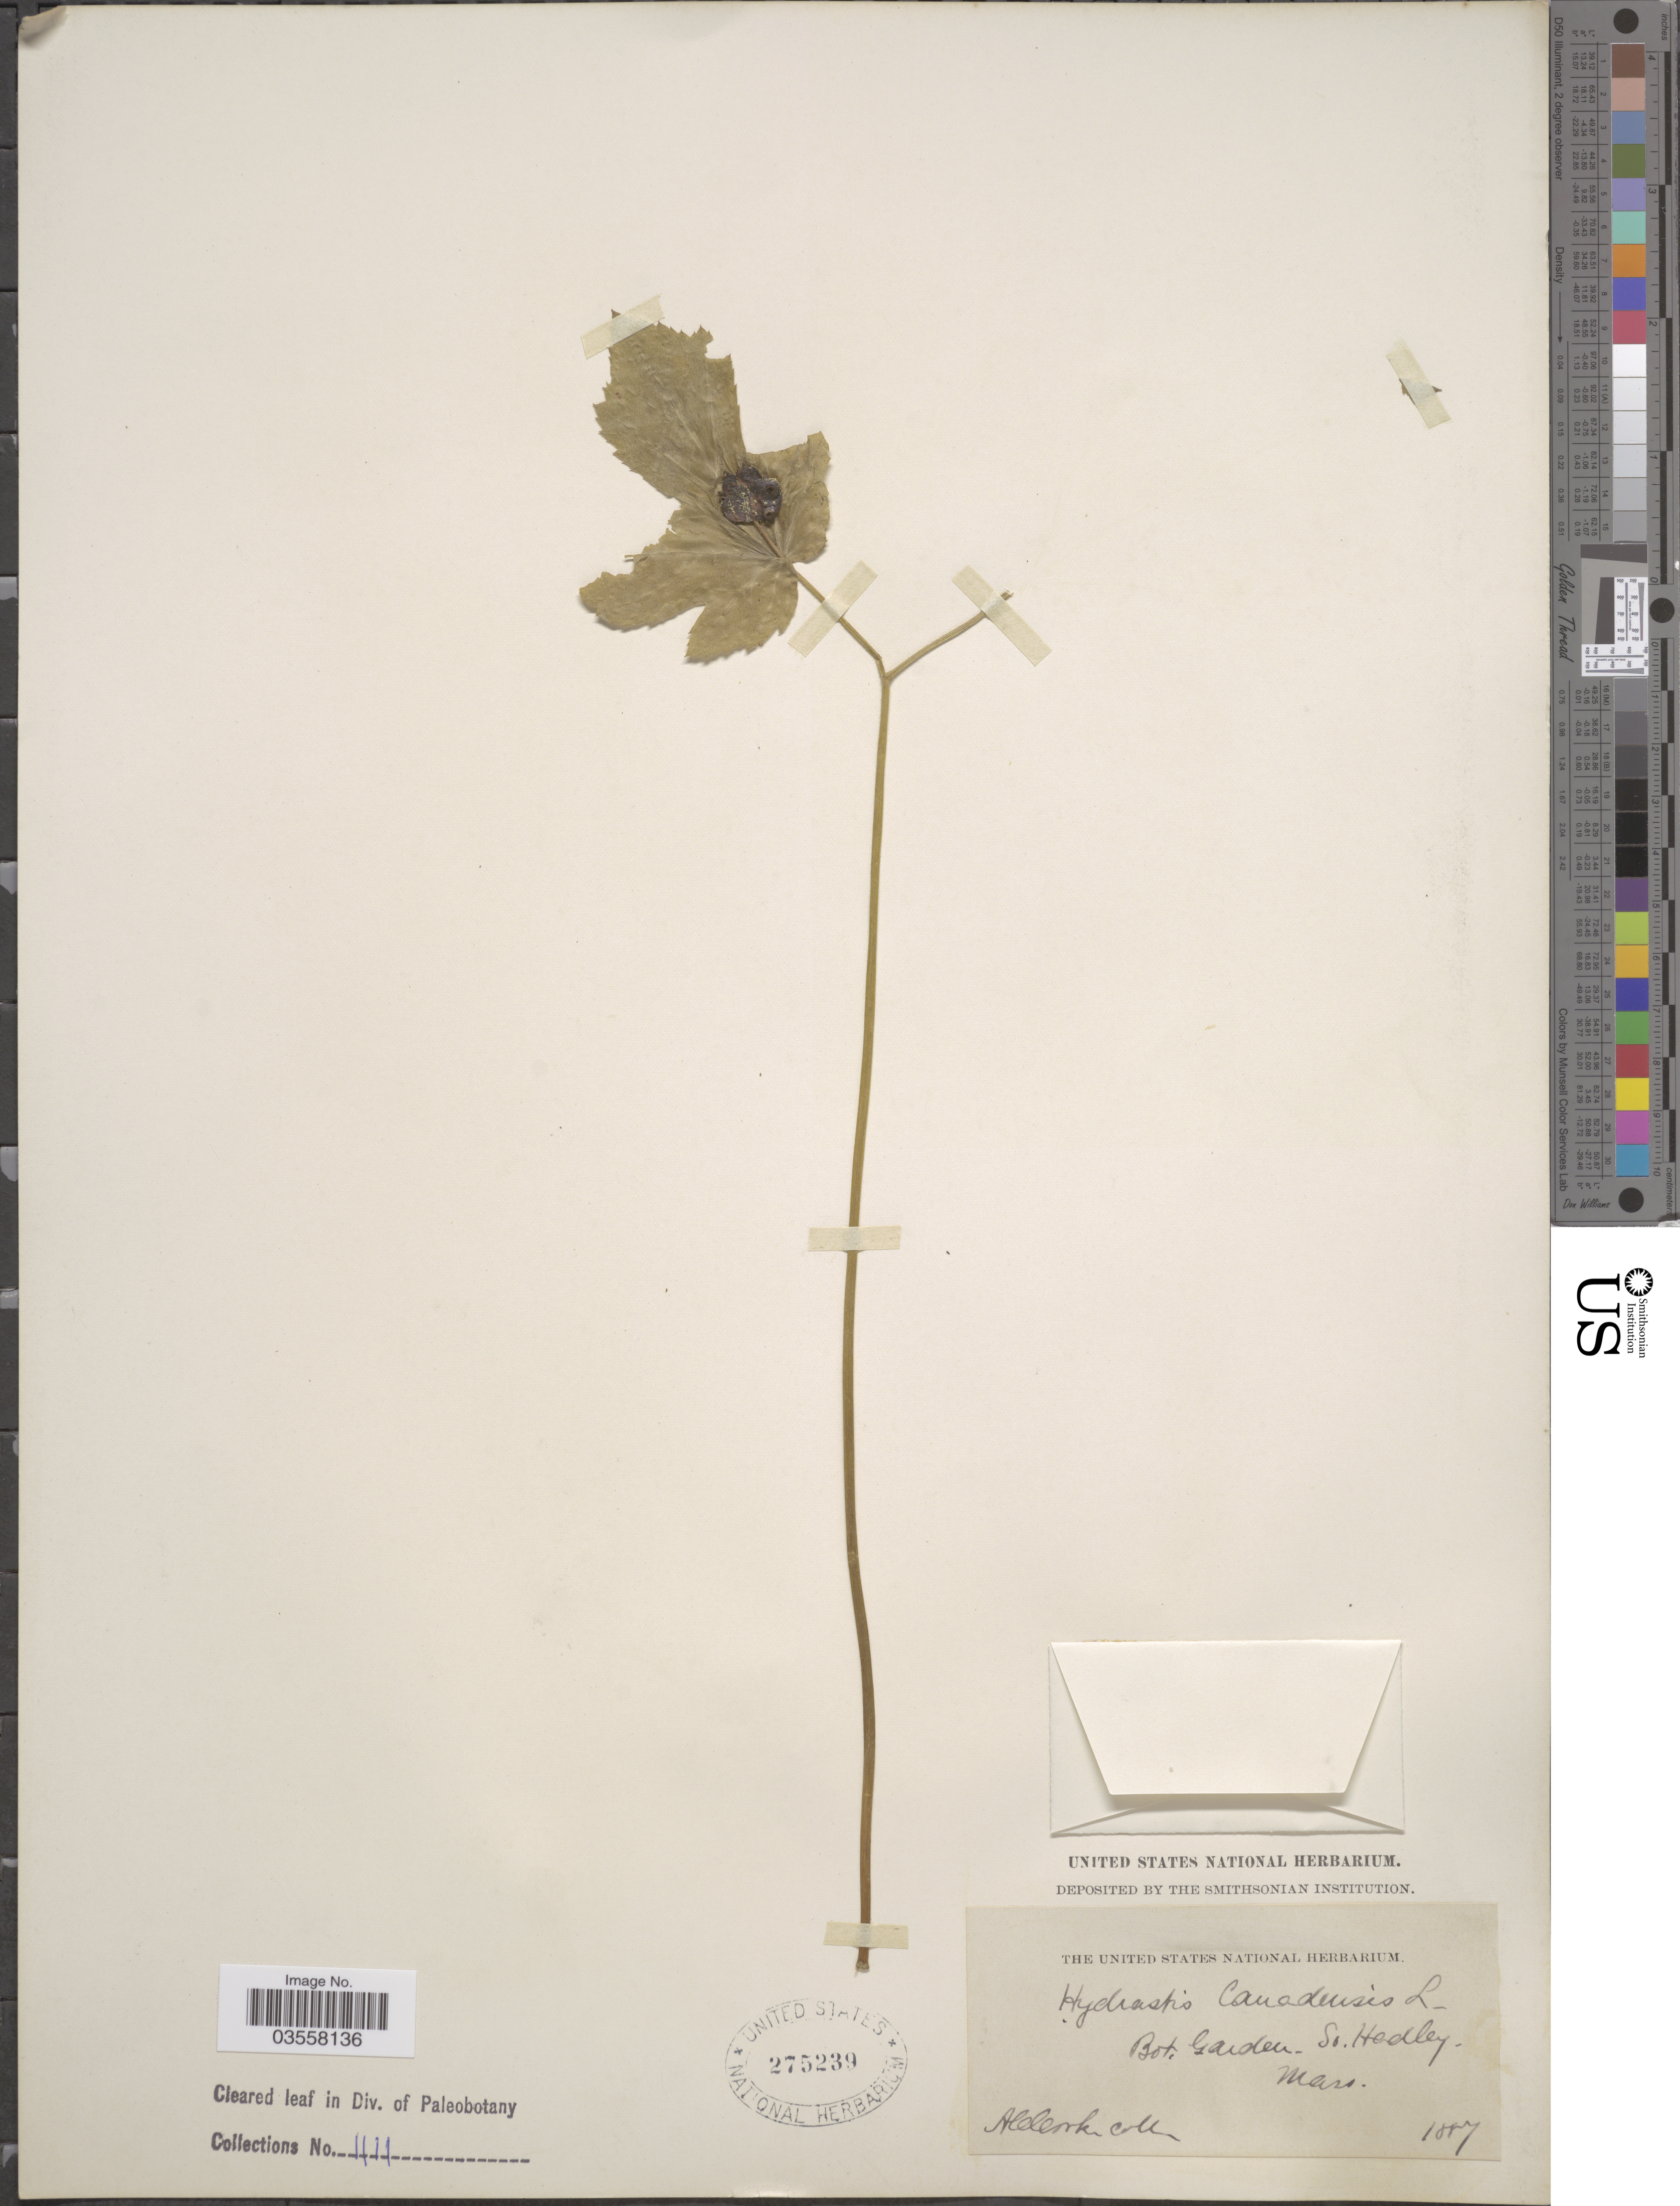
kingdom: Plantae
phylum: Tracheophyta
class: Magnoliopsida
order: Ranunculales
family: Ranunculaceae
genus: Hydrastis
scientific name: Hydrastis canadensis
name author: L.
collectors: A. Cook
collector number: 1087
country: United States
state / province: Massachusetts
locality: Bot. Garden - So. Hadley.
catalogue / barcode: US 275239